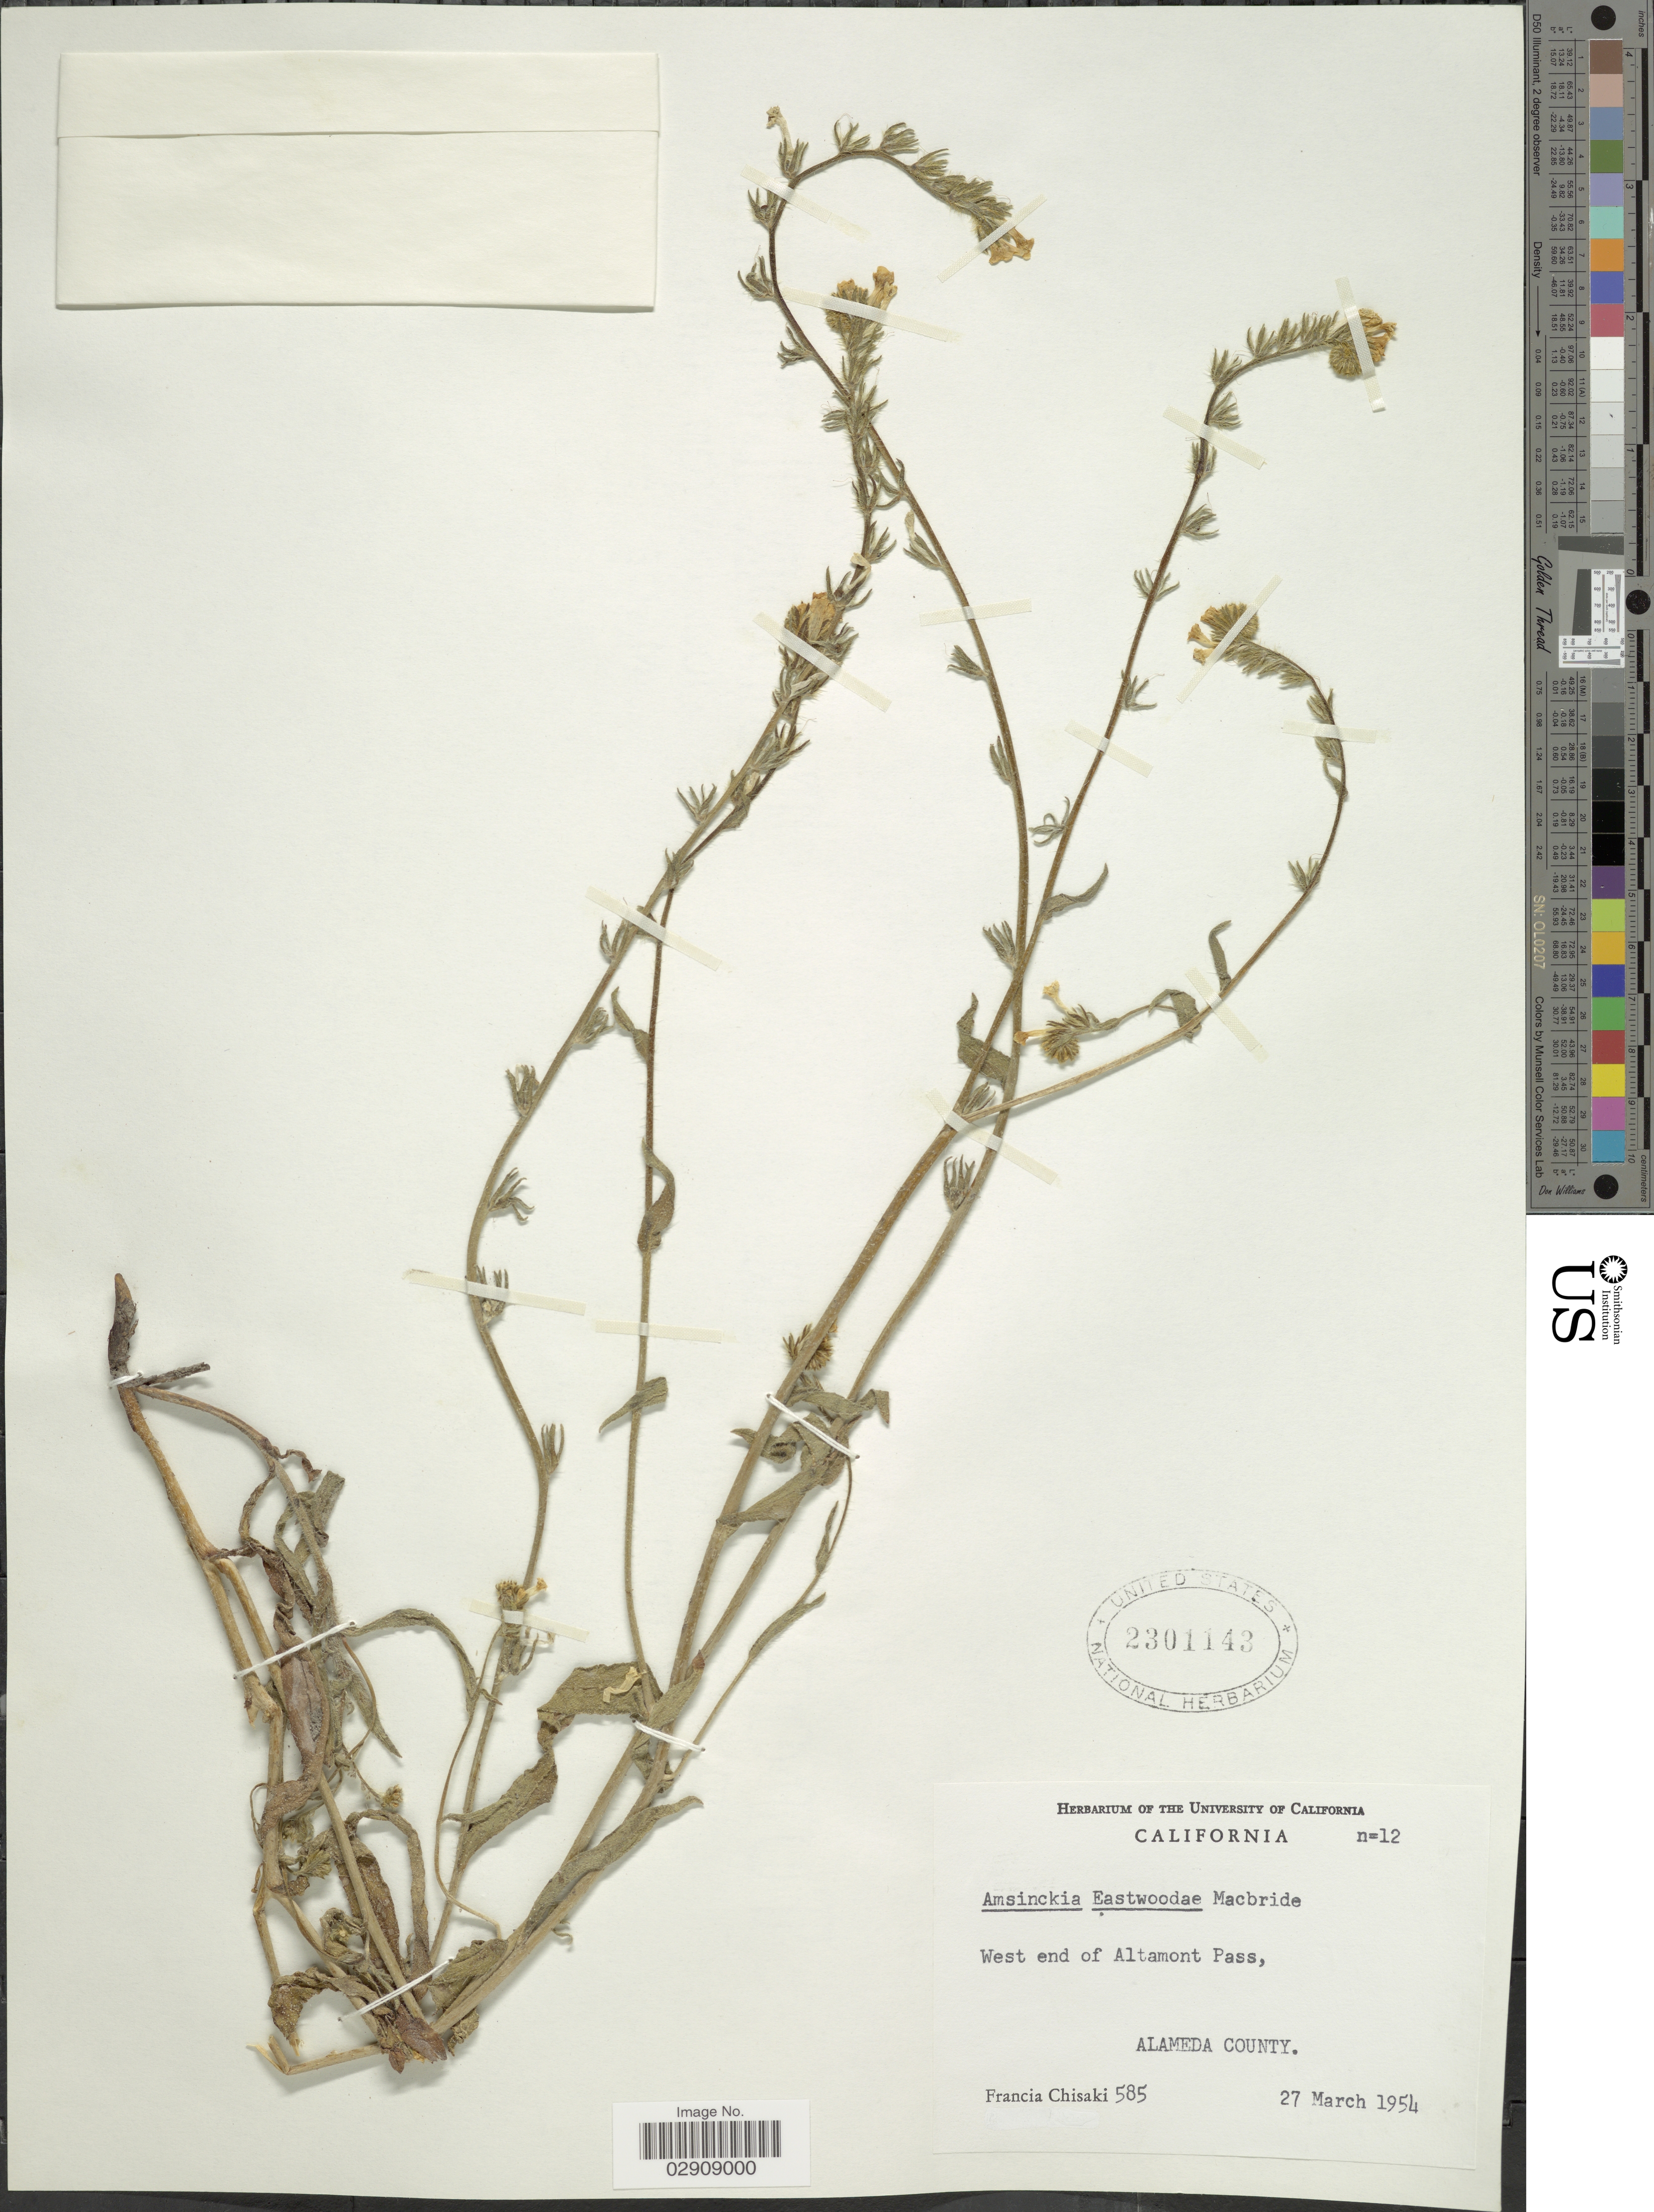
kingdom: Plantae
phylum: Tracheophyta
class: Magnoliopsida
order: Boraginales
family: Boraginaceae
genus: Amsinckia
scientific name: Amsinckia eastwoodiae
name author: J.F. Macbr.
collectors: F. Chisaki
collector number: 585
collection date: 1954-03-27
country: United States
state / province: California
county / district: Alameda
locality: West end of Altamont Pass, Alameda County. California.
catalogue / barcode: US 2301143